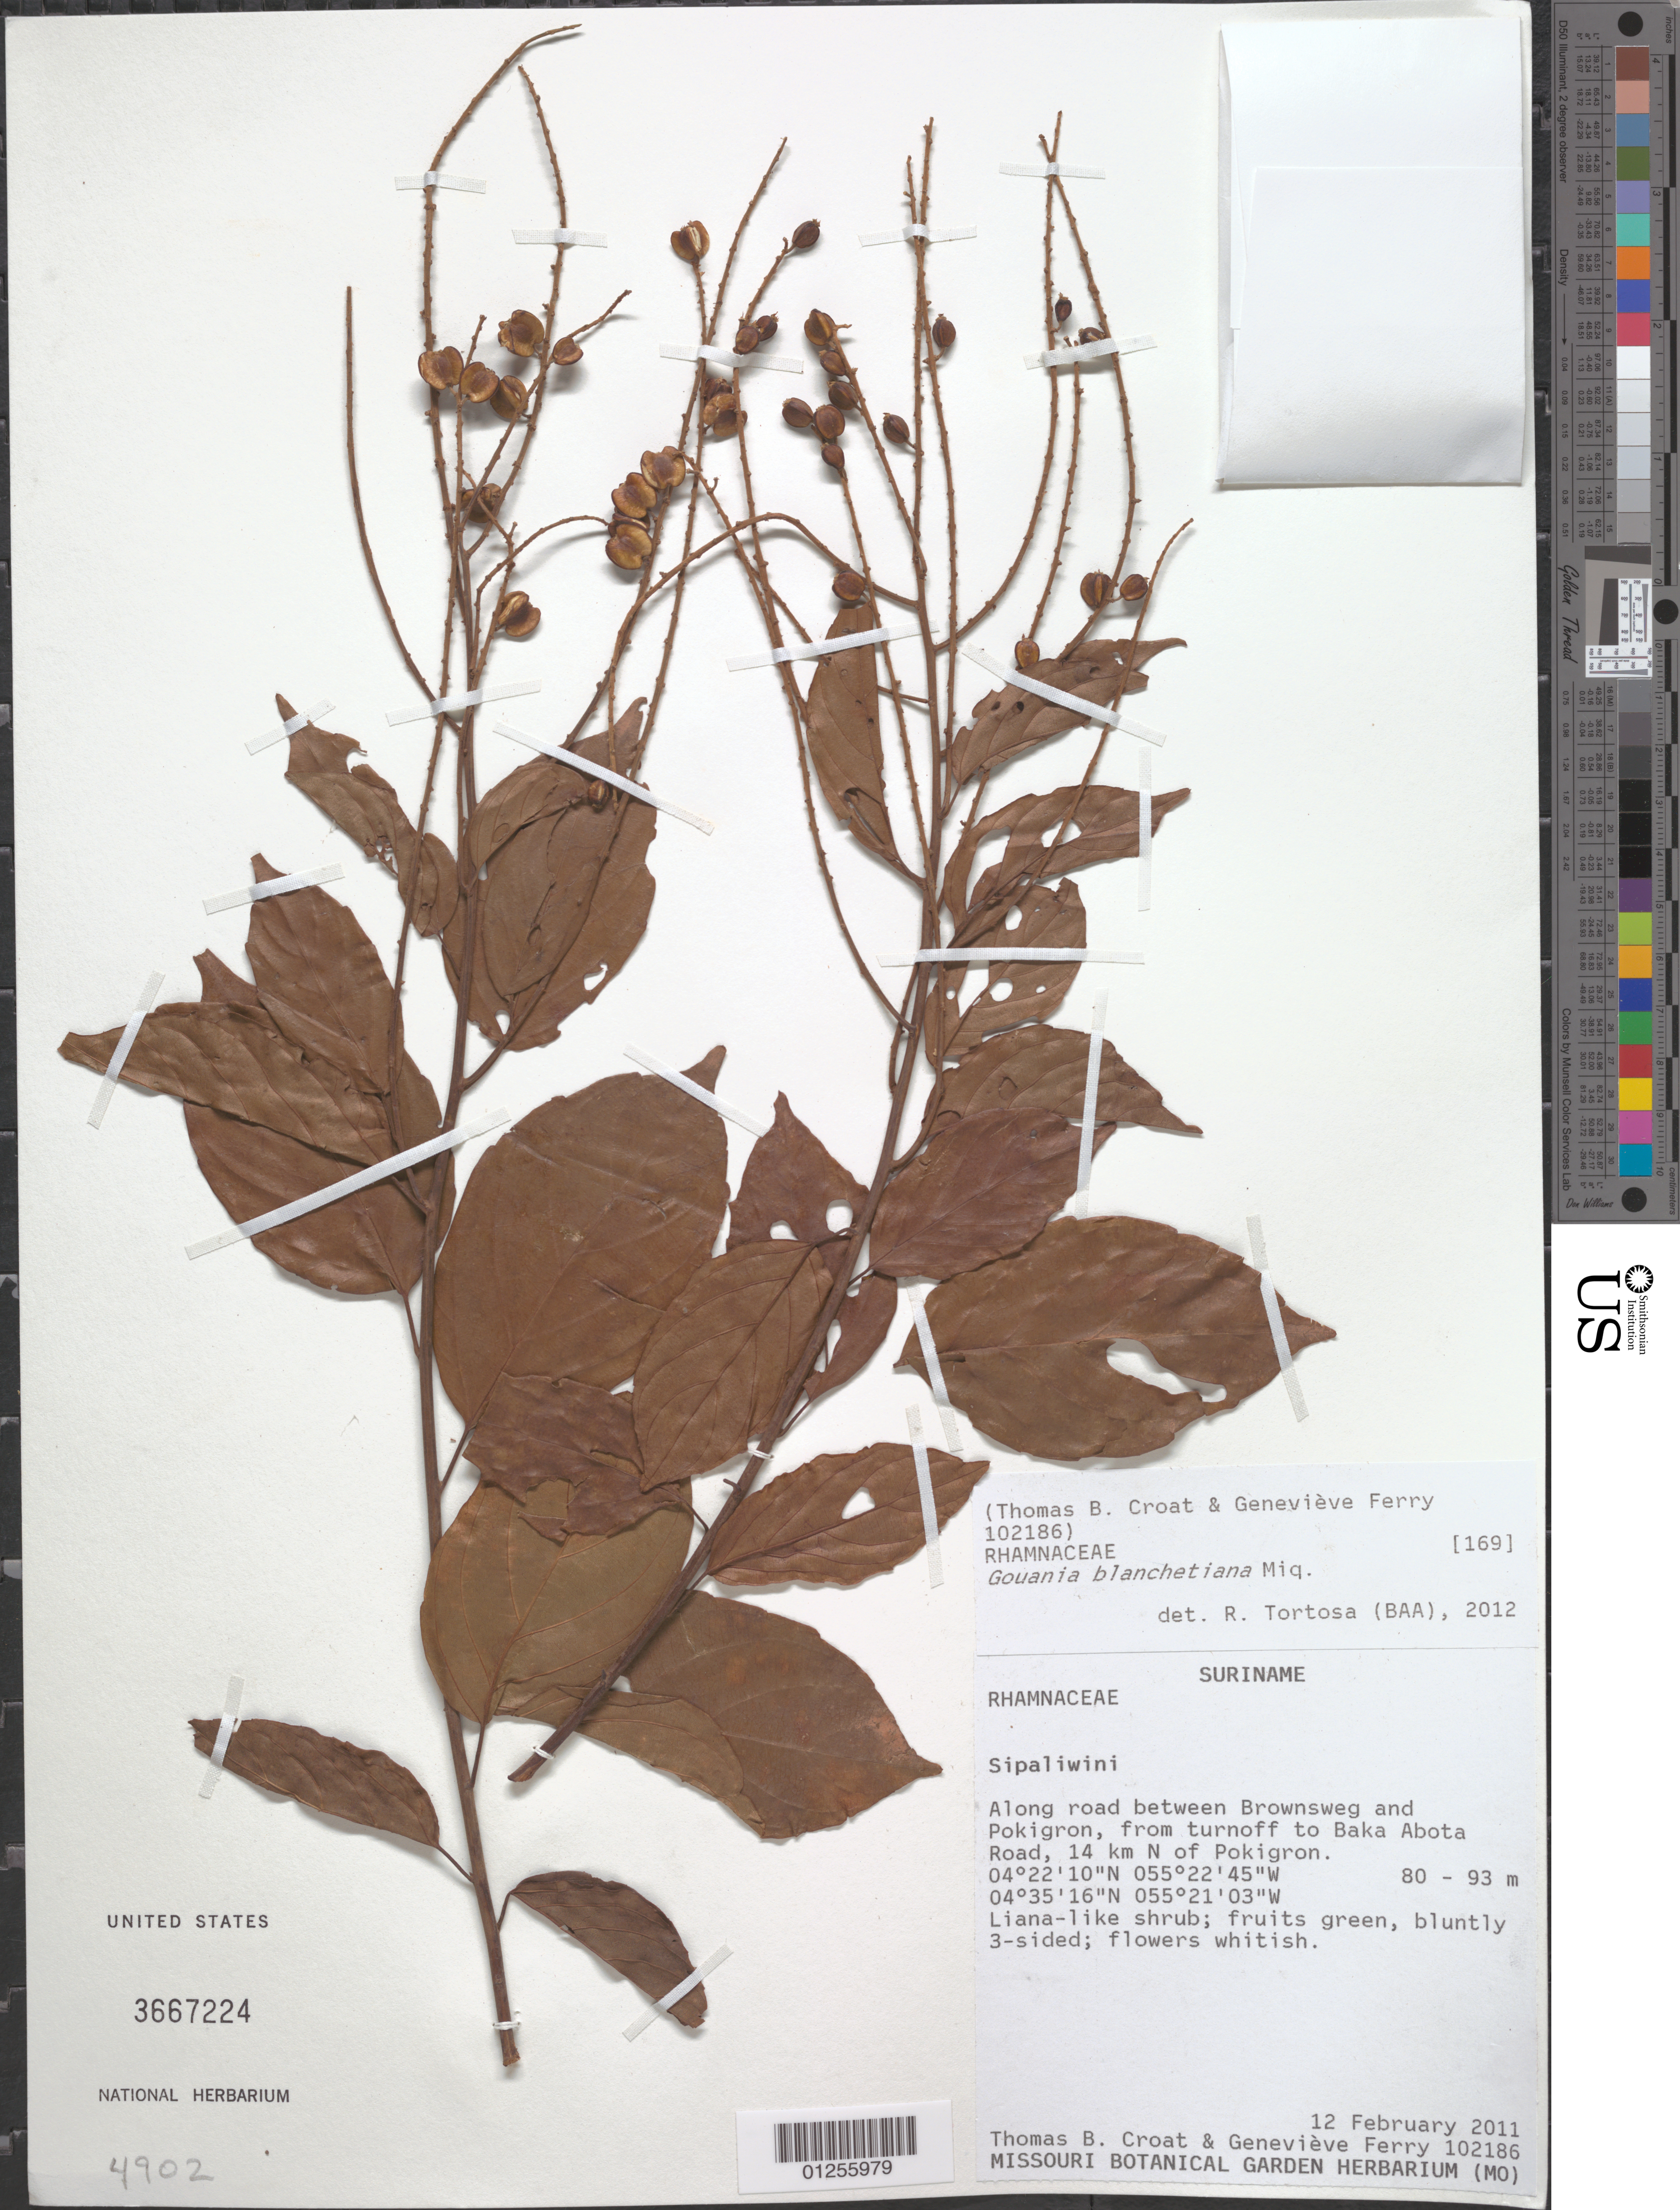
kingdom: Plantae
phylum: Tracheophyta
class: Magnoliopsida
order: Rosales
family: Rhamnaceae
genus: Gouania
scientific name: Gouania blanchetiana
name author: Miq.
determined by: Tortosa, R. D.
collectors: T. B. Croat & G. Ferry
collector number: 102186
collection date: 2011-02-12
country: Suriname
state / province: Sipaliwini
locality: Along road between Brownsweg and Pokigron, from turnoff to Baka Abota Road, 14km N of Pokigron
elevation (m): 80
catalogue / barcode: US 3667224